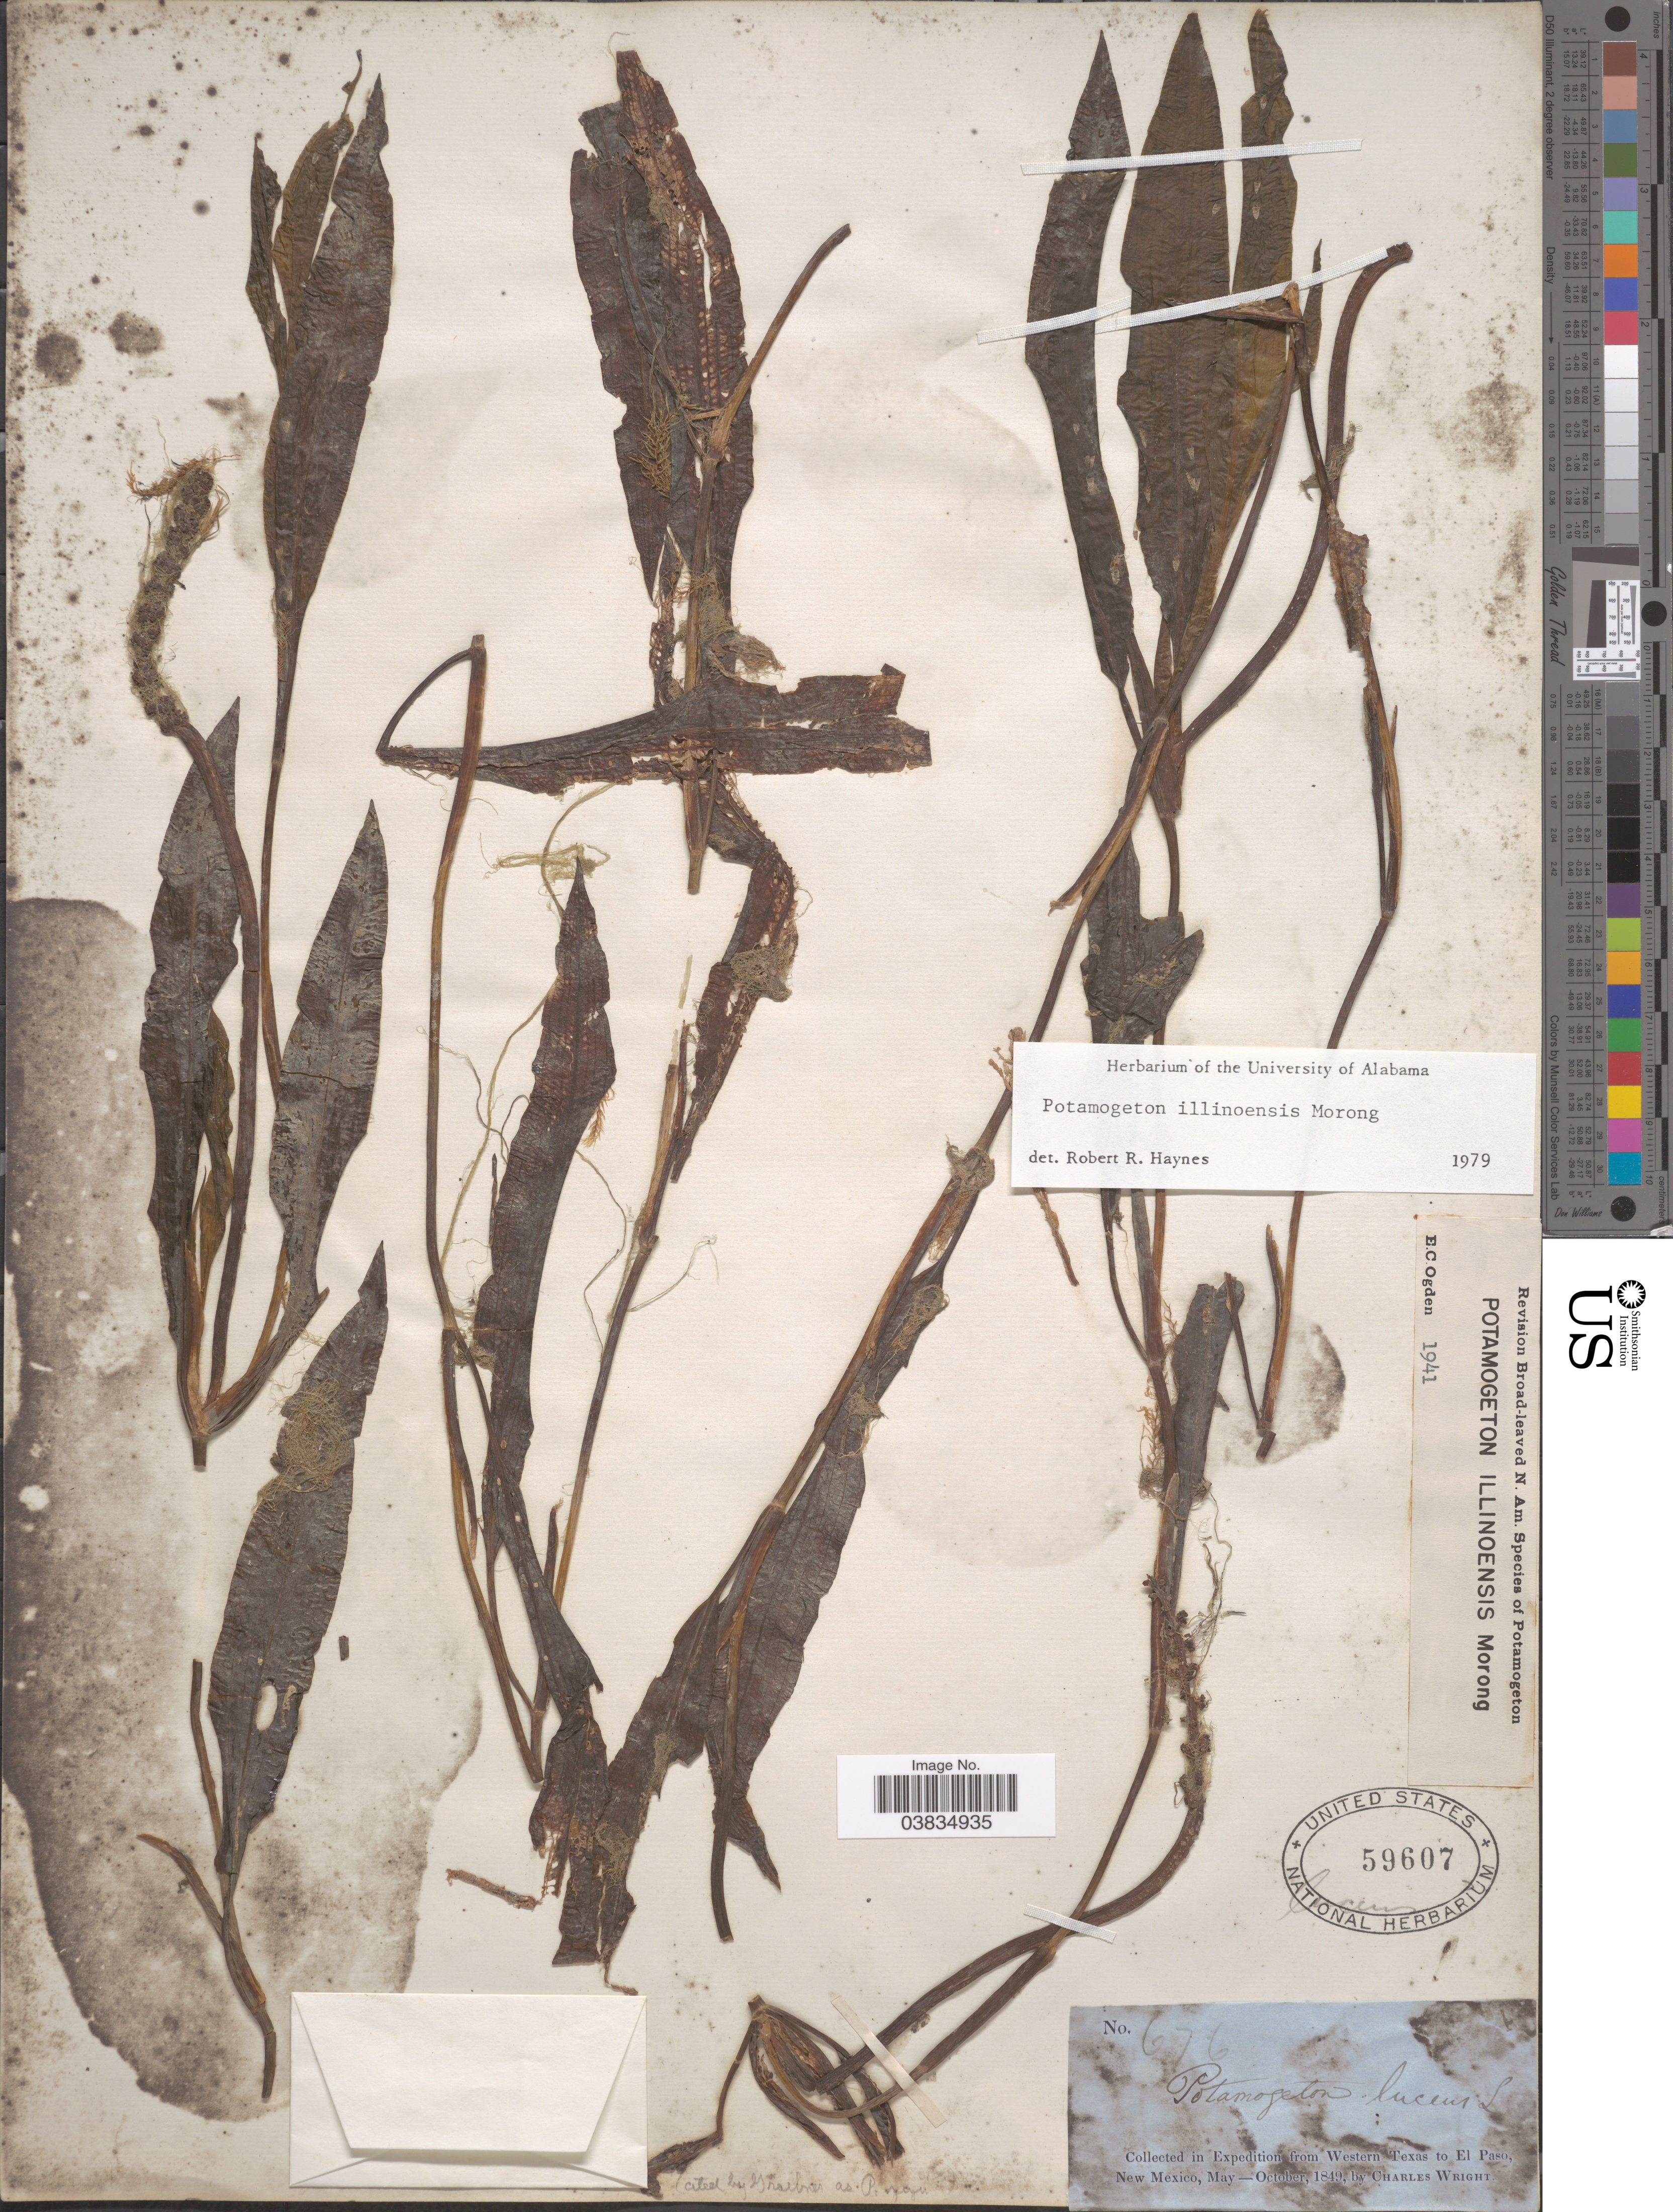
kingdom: Plantae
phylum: Tracheophyta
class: Liliopsida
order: Alismatales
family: Potamogetonaceae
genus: Potamogeton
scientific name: Potamogeton illinoensis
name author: Morong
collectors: C. Wright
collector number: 676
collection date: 1849-05/1849-10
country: United States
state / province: New Mexico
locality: From Western Texas to El Paso.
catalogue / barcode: US 59607